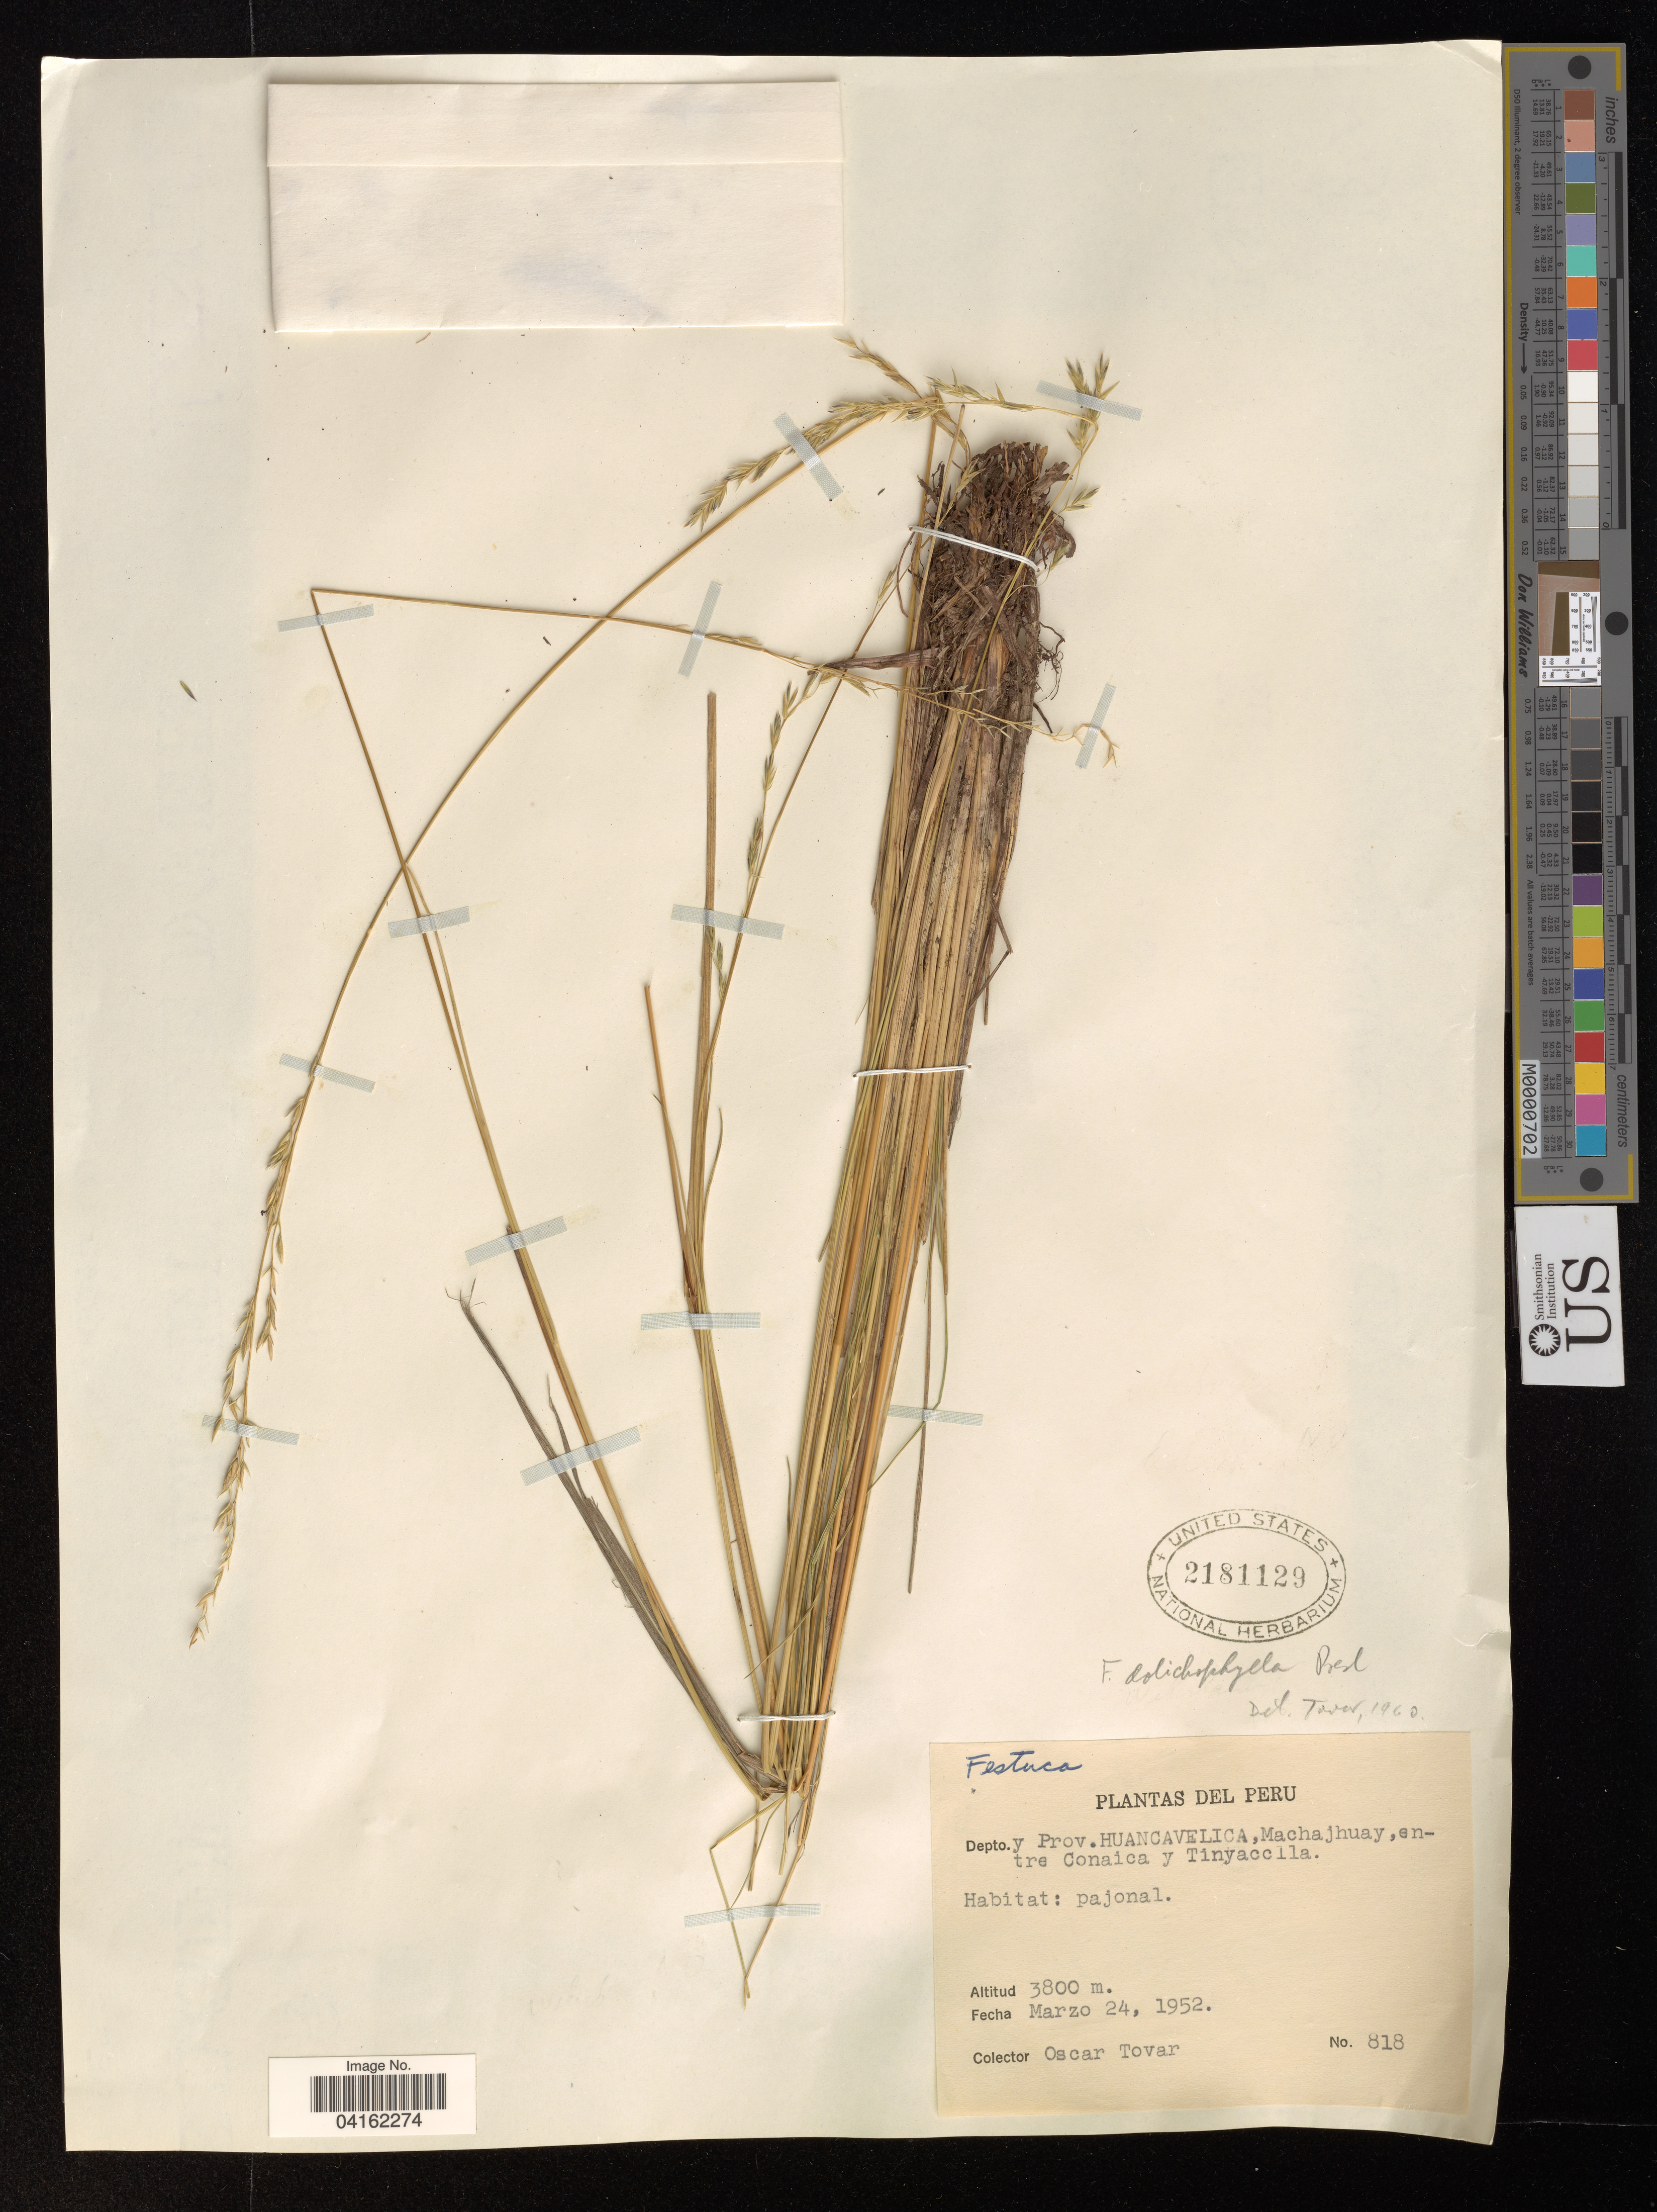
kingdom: Plantae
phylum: Tracheophyta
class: Liliopsida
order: Poales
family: Poaceae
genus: Festuca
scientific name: Festuca dolichophylla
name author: J. Presl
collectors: Ó. Tovar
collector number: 818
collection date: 1952-03-24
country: Peru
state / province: Huancavelica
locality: Machajhuay, entre Conaica y Tinyacclla.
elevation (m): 3800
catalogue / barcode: US 2181129